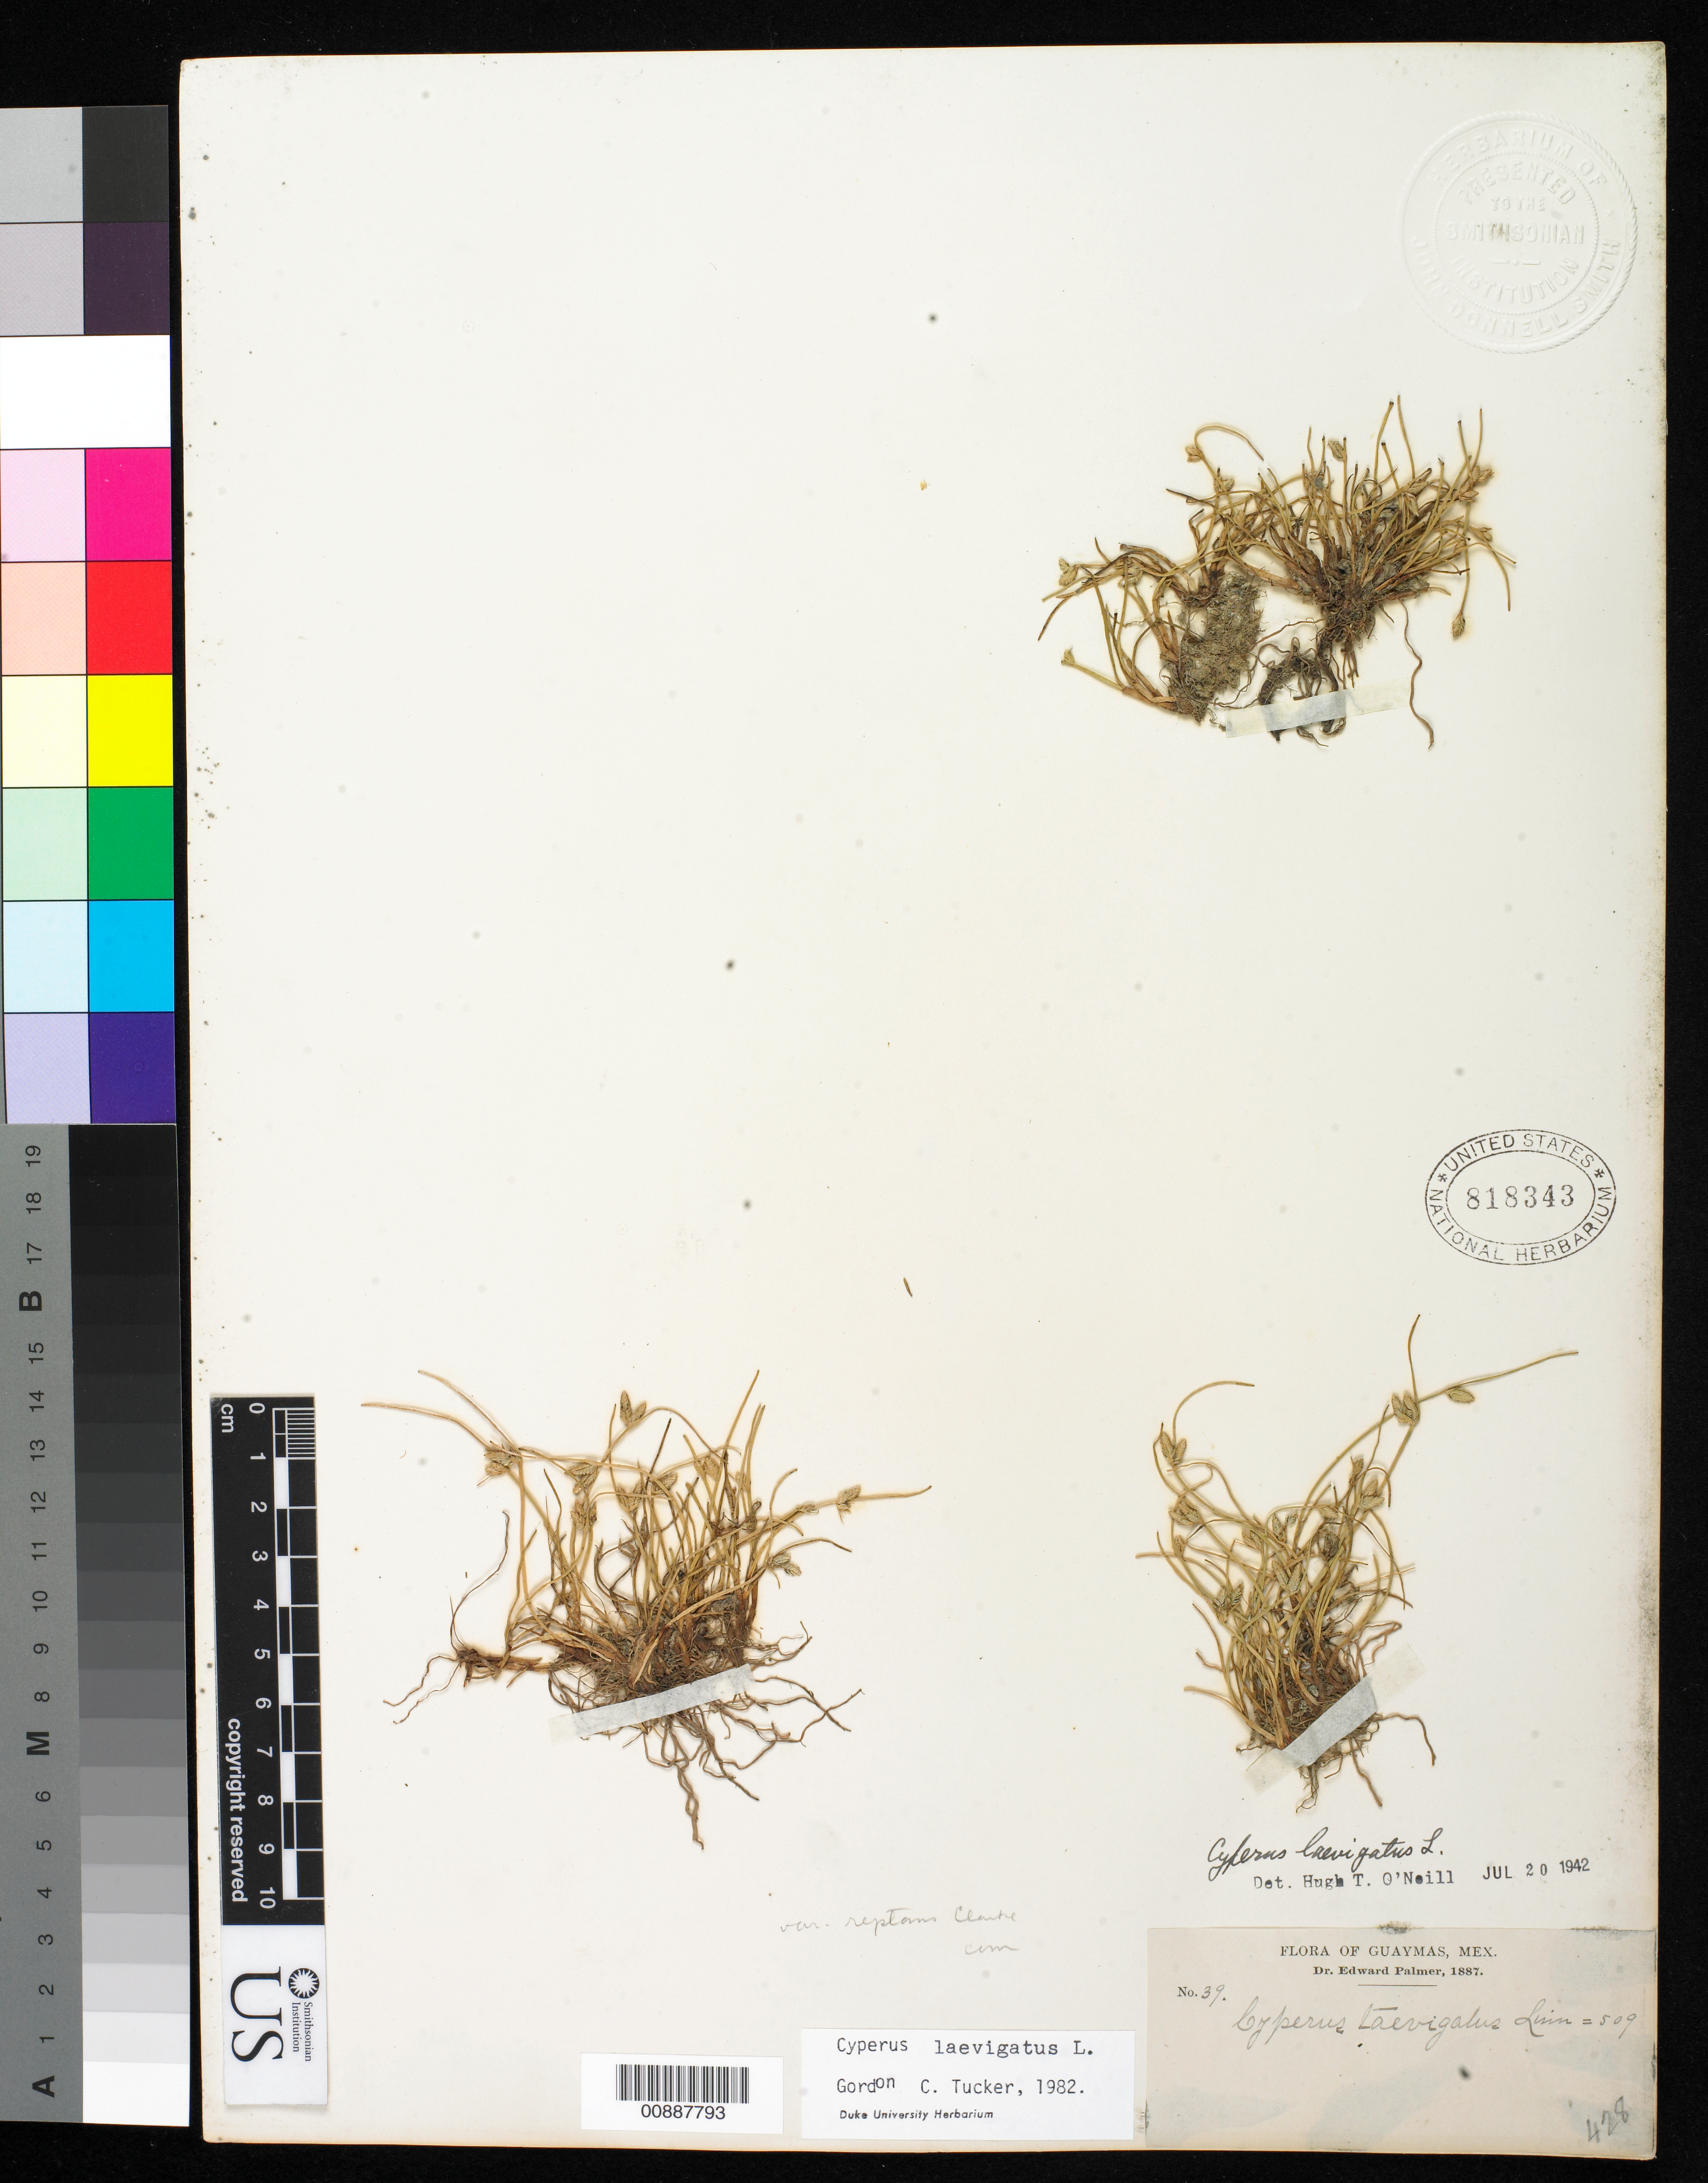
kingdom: Plantae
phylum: Tracheophyta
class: Liliopsida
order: Poales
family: Cyperaceae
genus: Cyperus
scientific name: Cyperus laevigatus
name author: L.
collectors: E. Palmer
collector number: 39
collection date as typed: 1887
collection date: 1887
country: Mexico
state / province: Sonora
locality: Guaymas, Sonora.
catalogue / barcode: US 818343